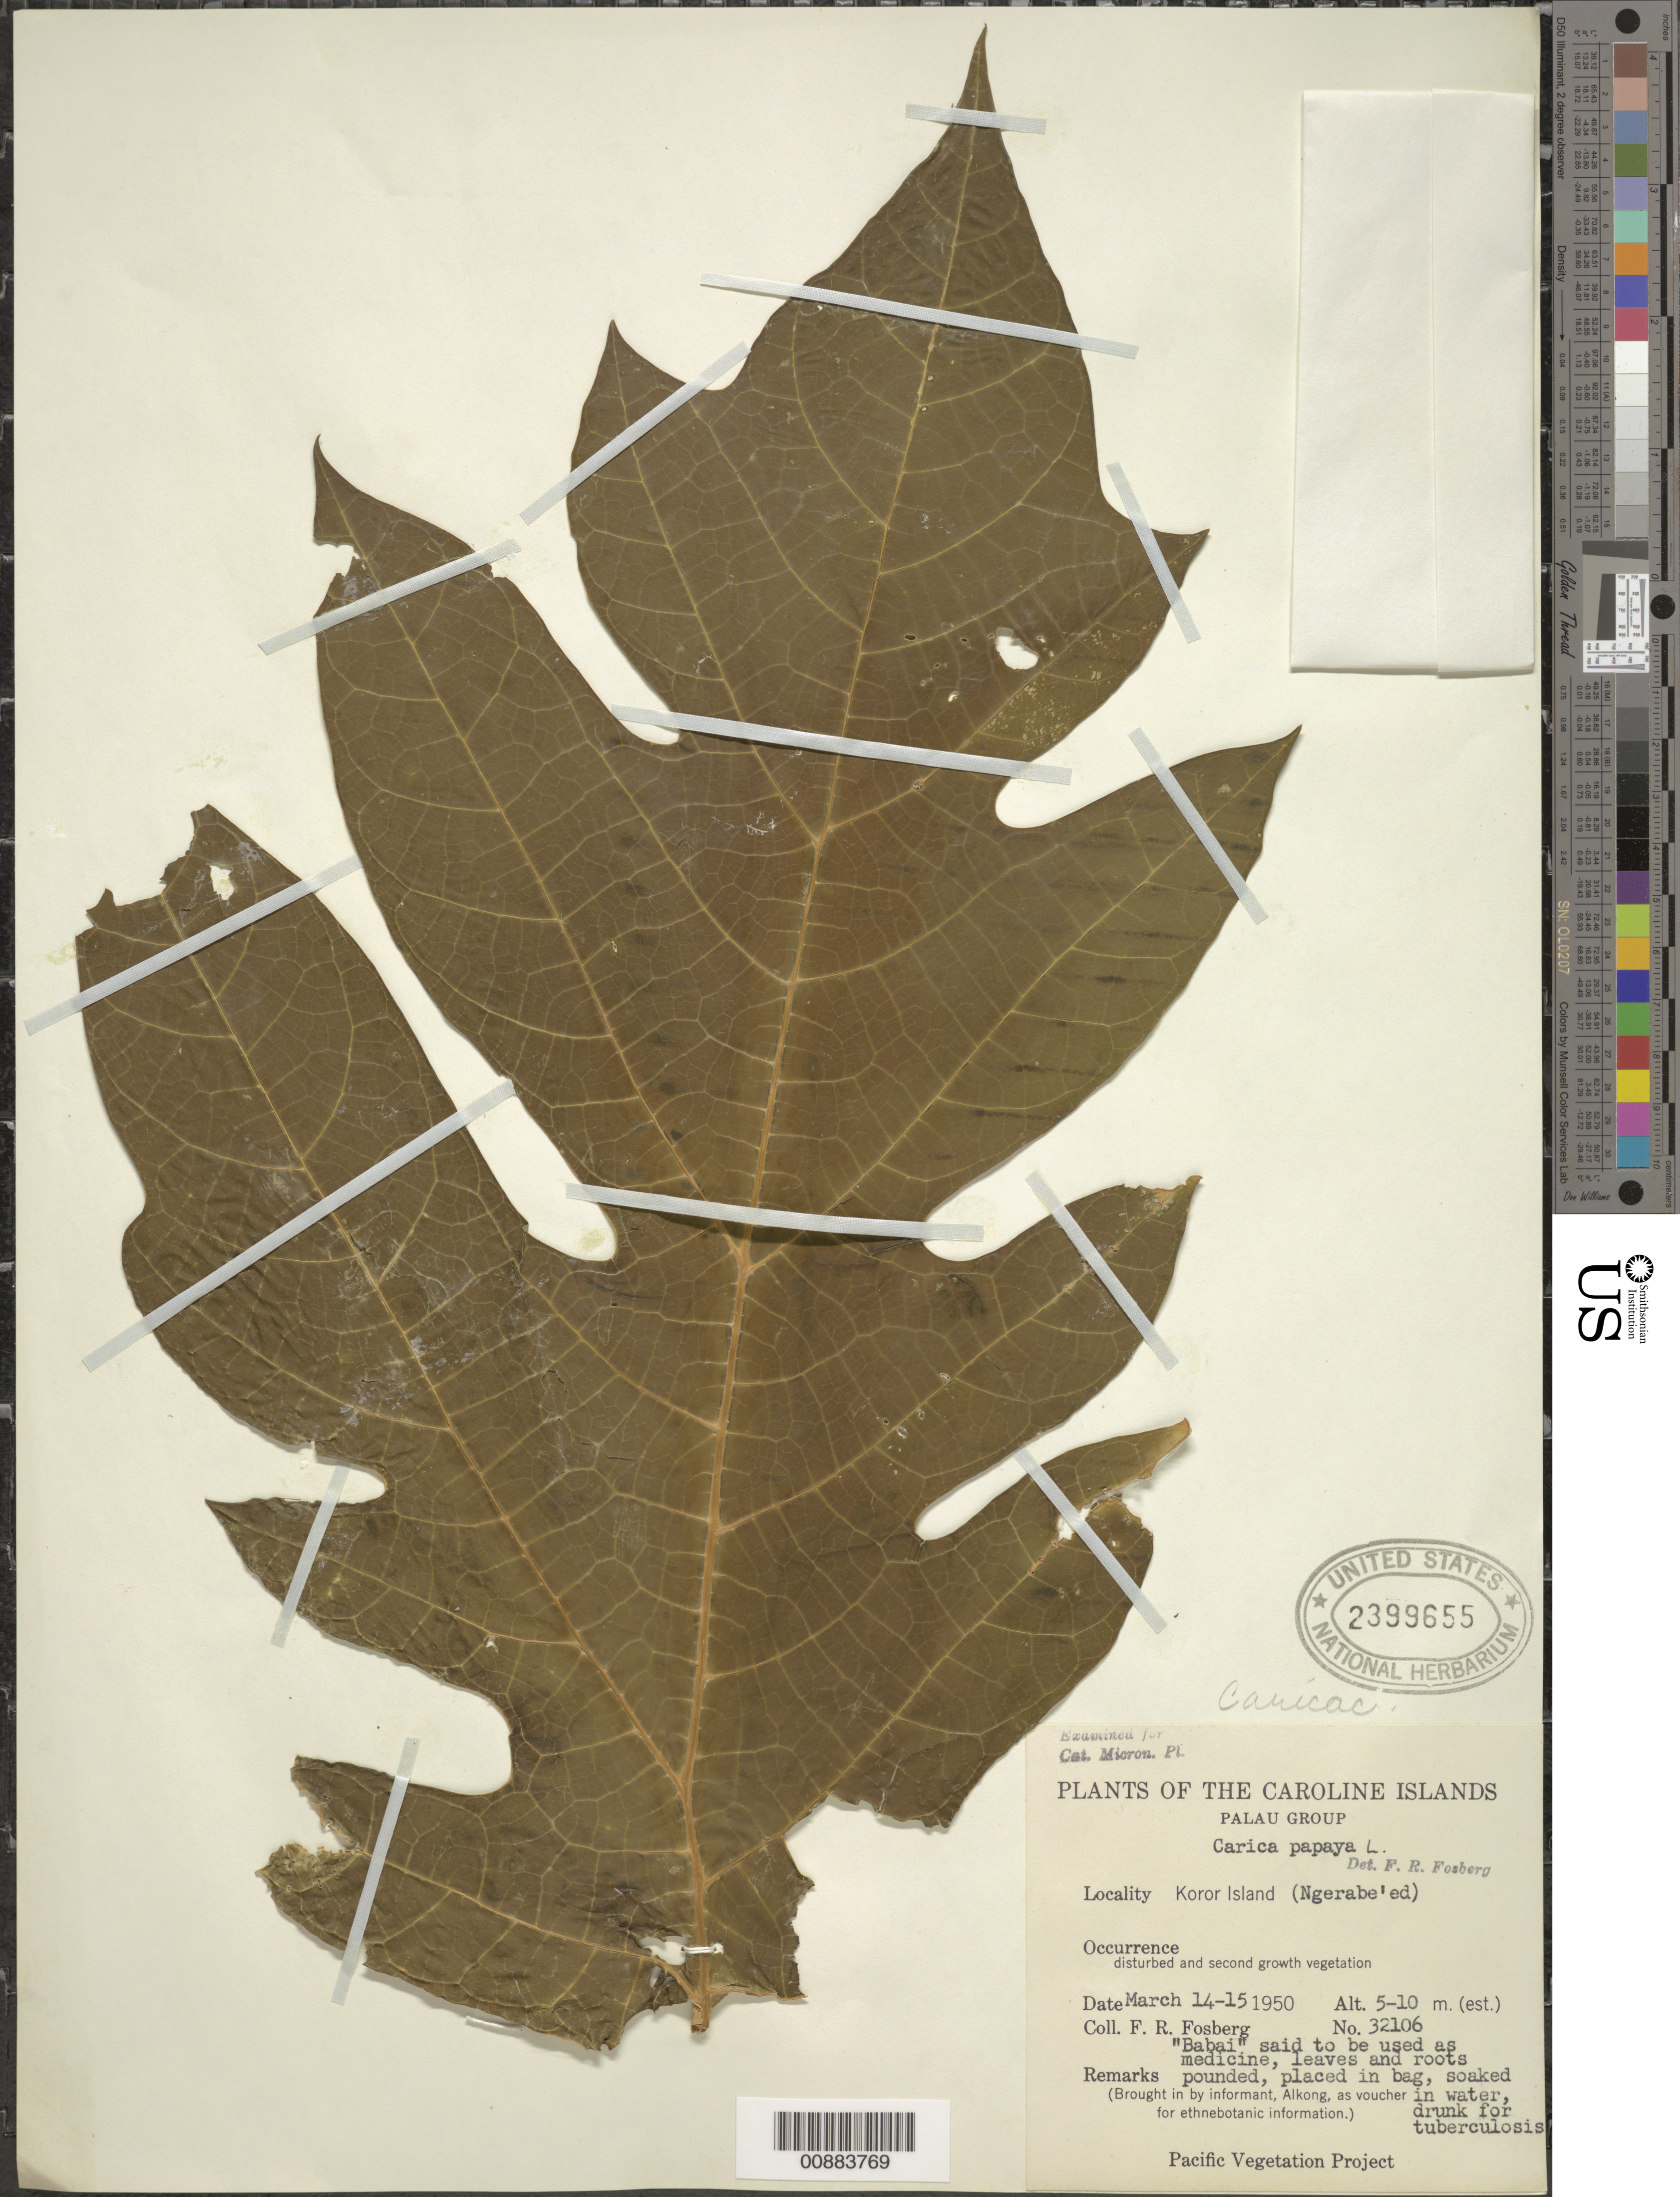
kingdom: Plantae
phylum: Tracheophyta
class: Magnoliopsida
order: Brassicales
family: Caricaceae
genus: Carica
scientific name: Carica papaya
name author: L.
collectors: F. R. Fosberg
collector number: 32106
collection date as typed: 14 Mar 1950 and 15 Mar 1950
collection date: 1950-03-14,1950-03-15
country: Palau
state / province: Koror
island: Oreor (Koror)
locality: (Koror Island) (Ngerabe'ed)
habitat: Disturbed and second growth vegetation.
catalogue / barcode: US 2399655